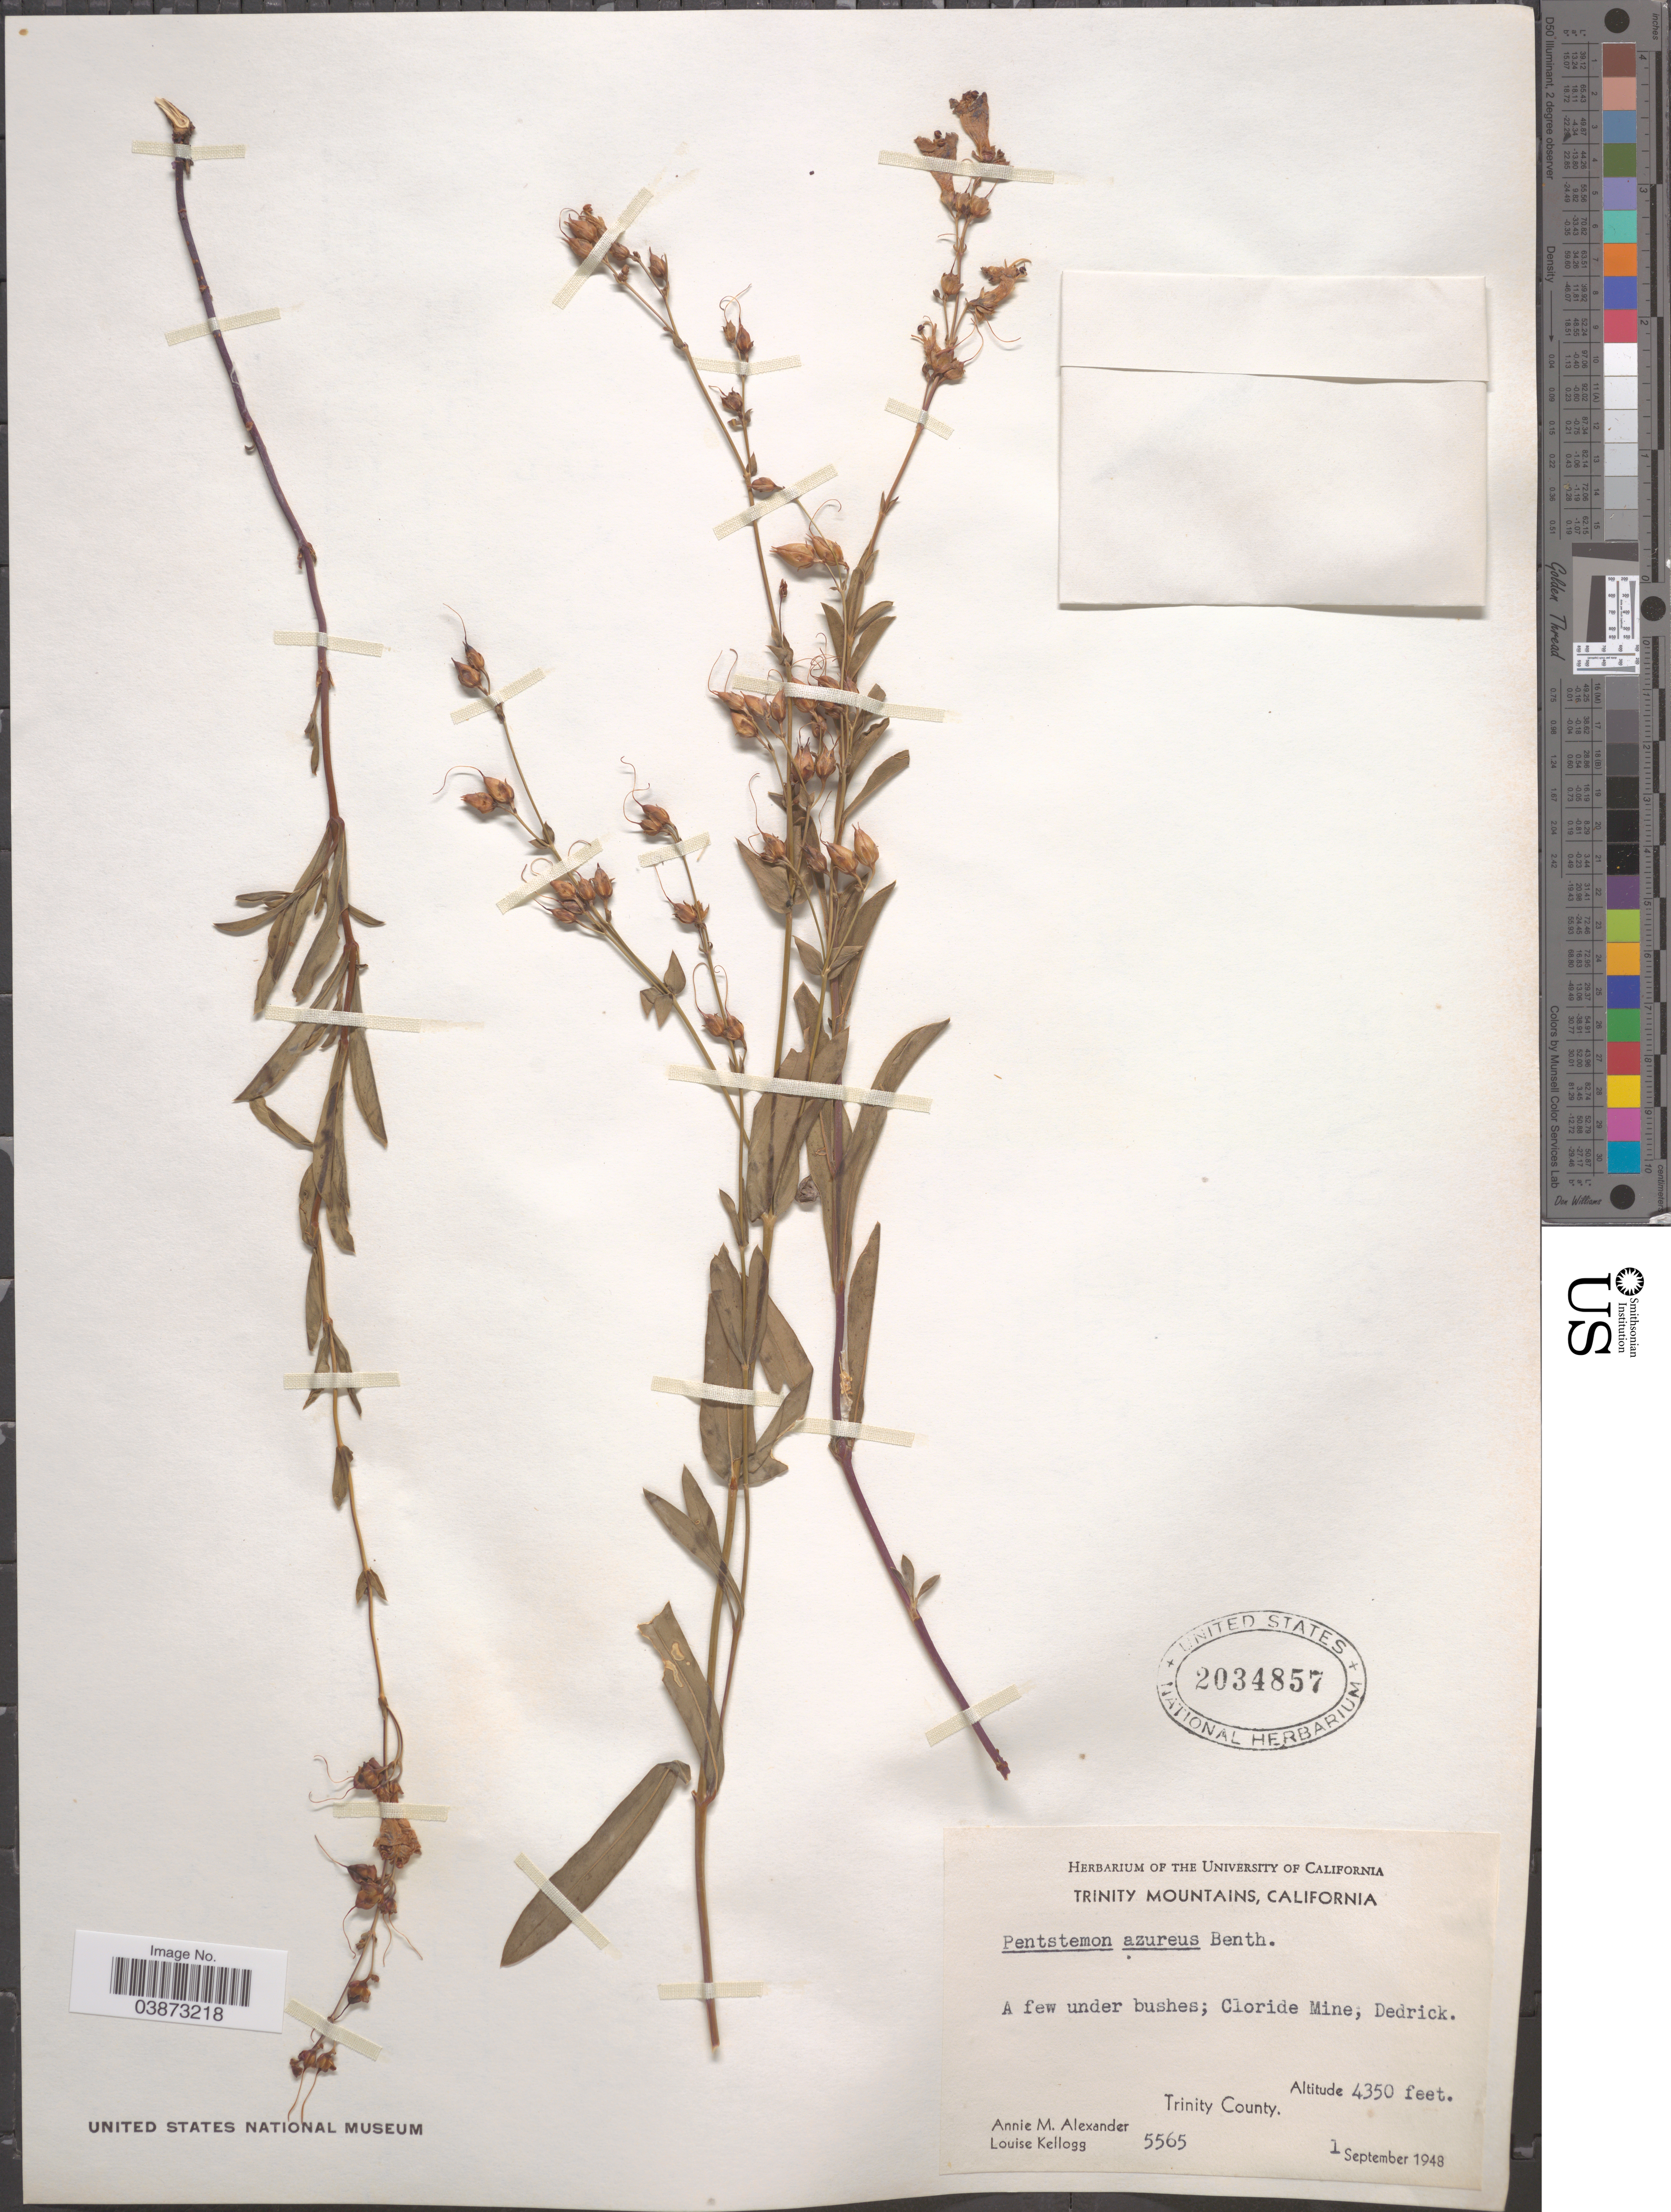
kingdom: Plantae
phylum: Tracheophyta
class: Magnoliopsida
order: Lamiales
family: Plantaginaceae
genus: Penstemon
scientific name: Penstemon azureus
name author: Benth.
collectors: A. M. Alexander & L. Kellogg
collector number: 5565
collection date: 1948-09-01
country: United States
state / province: California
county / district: Trinity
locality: Trinity Mountains. A few under bushes; Cloride Mine; Dedrick. Trinity County.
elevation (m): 1326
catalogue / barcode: US 2034857